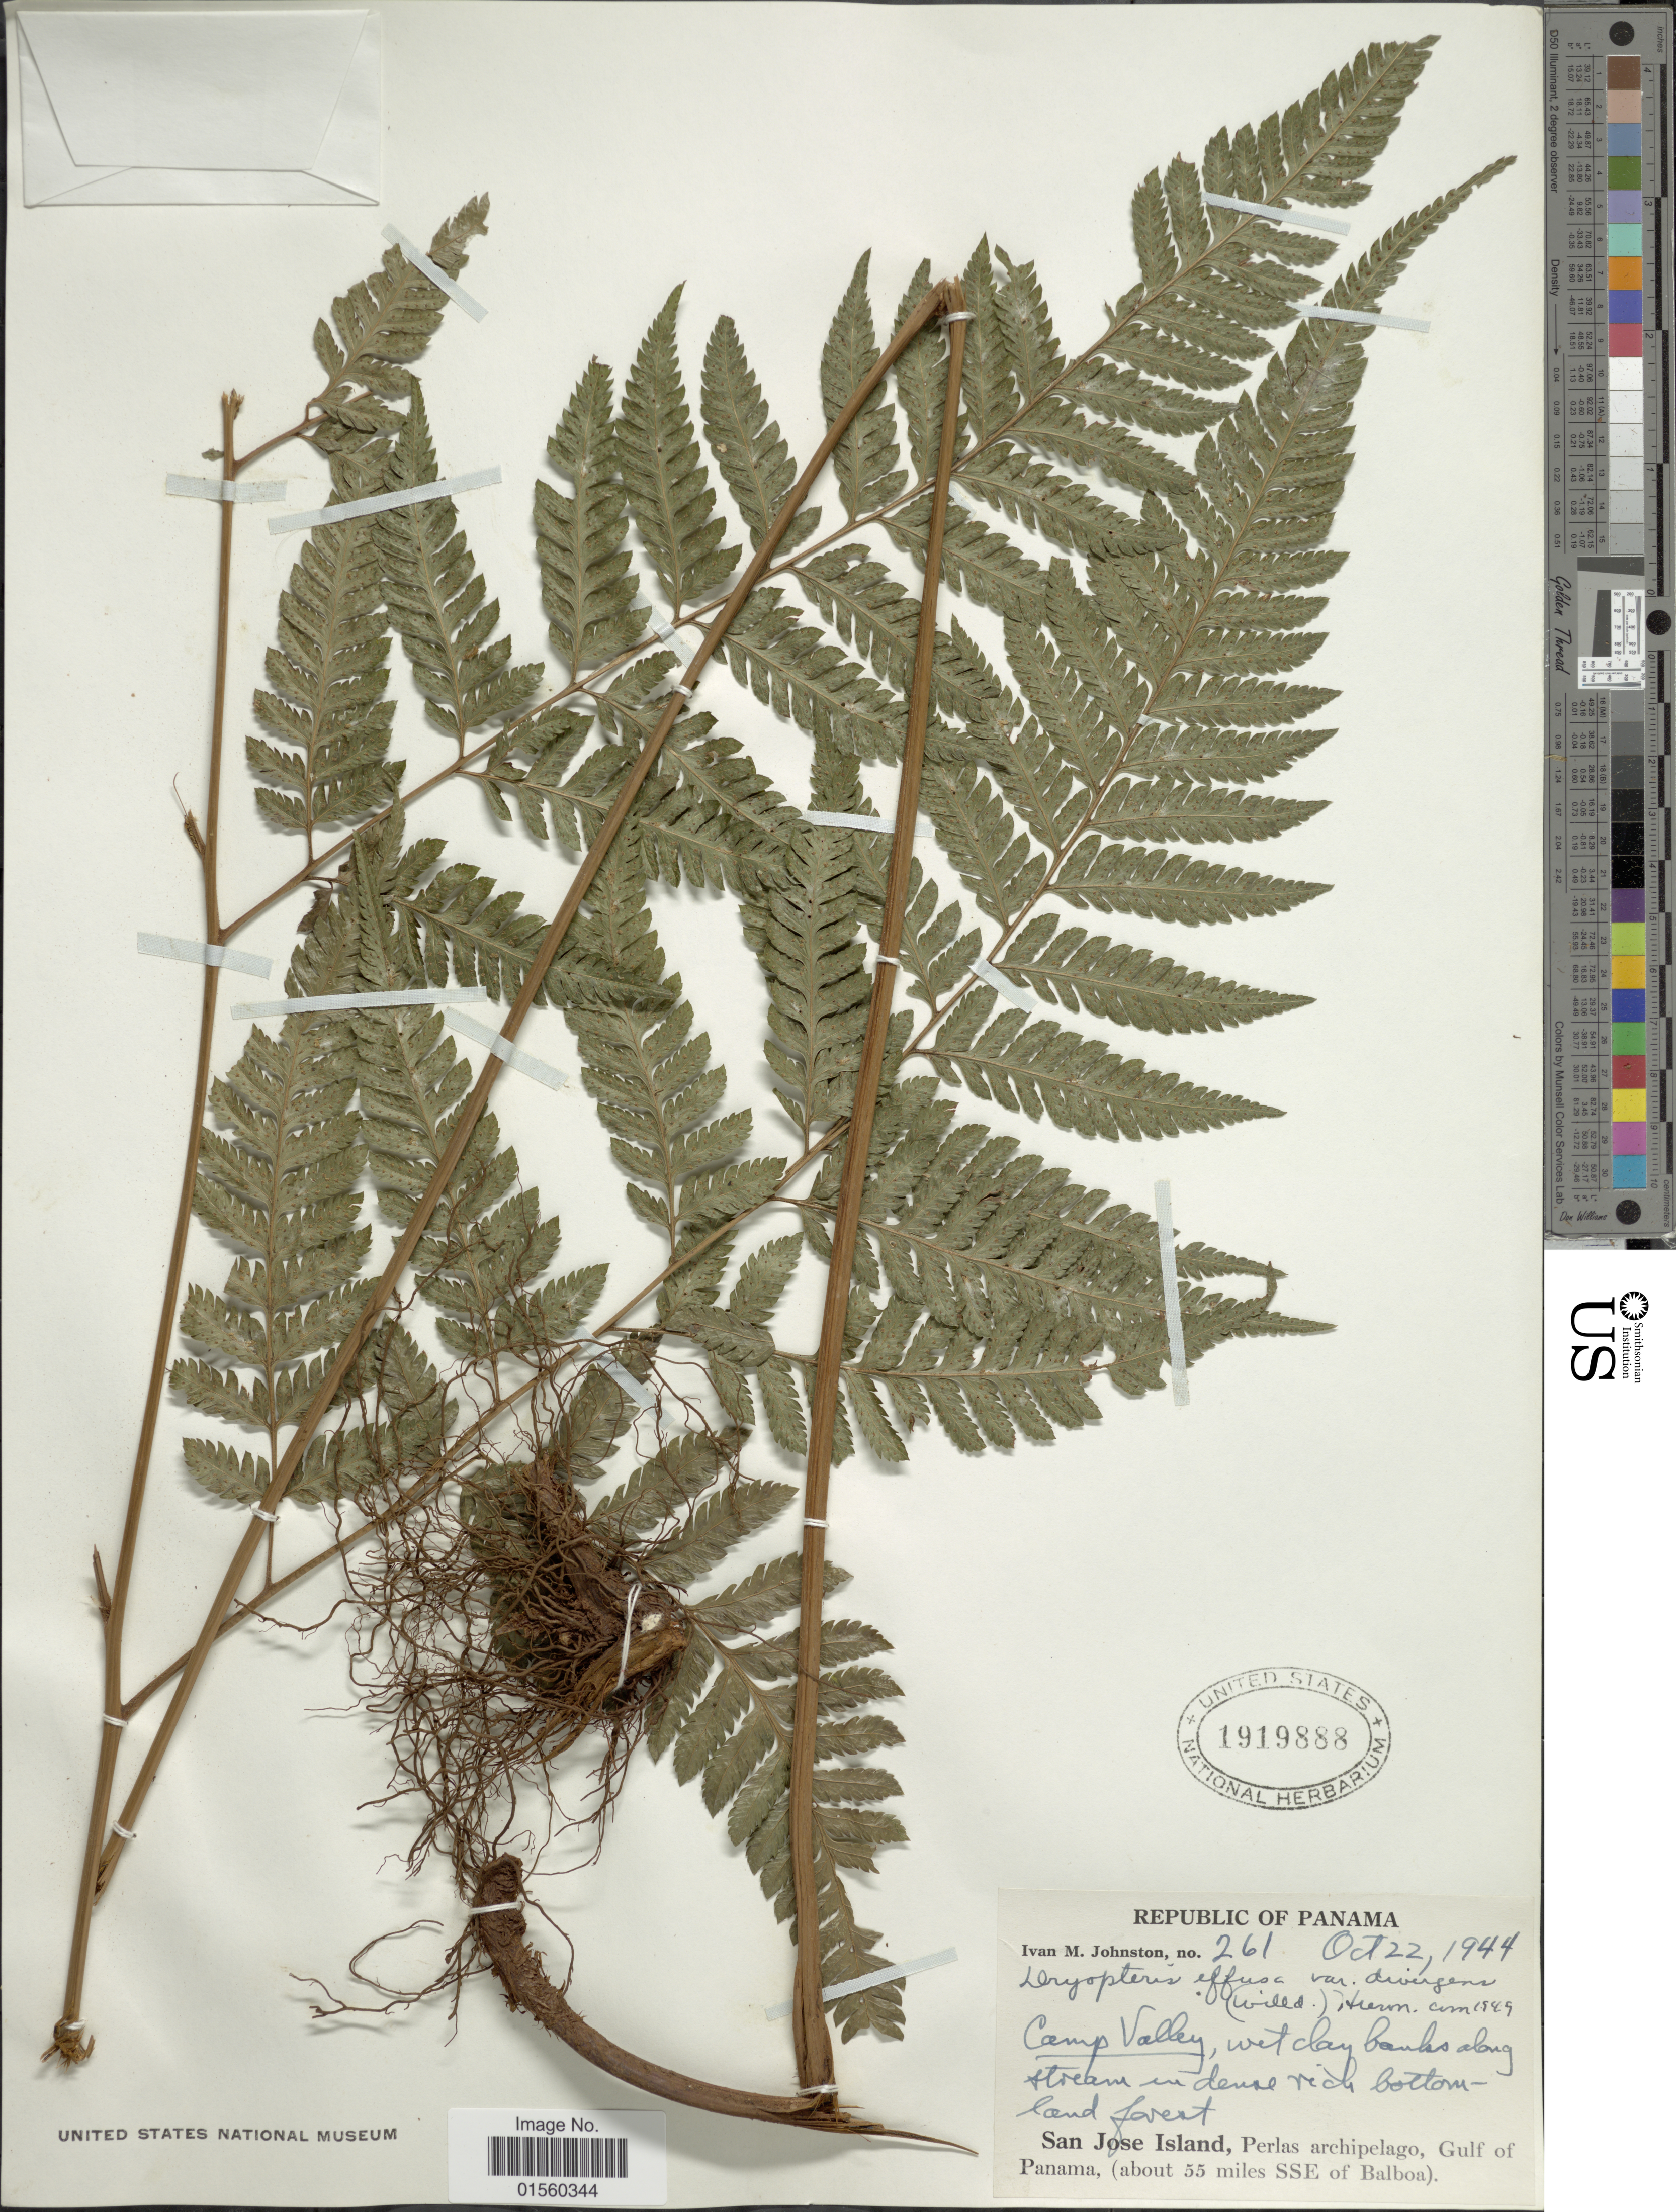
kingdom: Plantae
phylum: Tracheophyta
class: Polypodiopsida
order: Polypodiales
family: Dryopteridaceae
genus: Parapolystichum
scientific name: Parapolystichum effusum var. effusum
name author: (Sw.) Ching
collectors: I.M. Johnston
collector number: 261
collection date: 1944-10-22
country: Panama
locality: Republic of Panama, Camp Valley, San Jose Island, Perlas archipelago, Gulf of Panama (about 55 miles SSE of Balboa)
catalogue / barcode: US 1919888